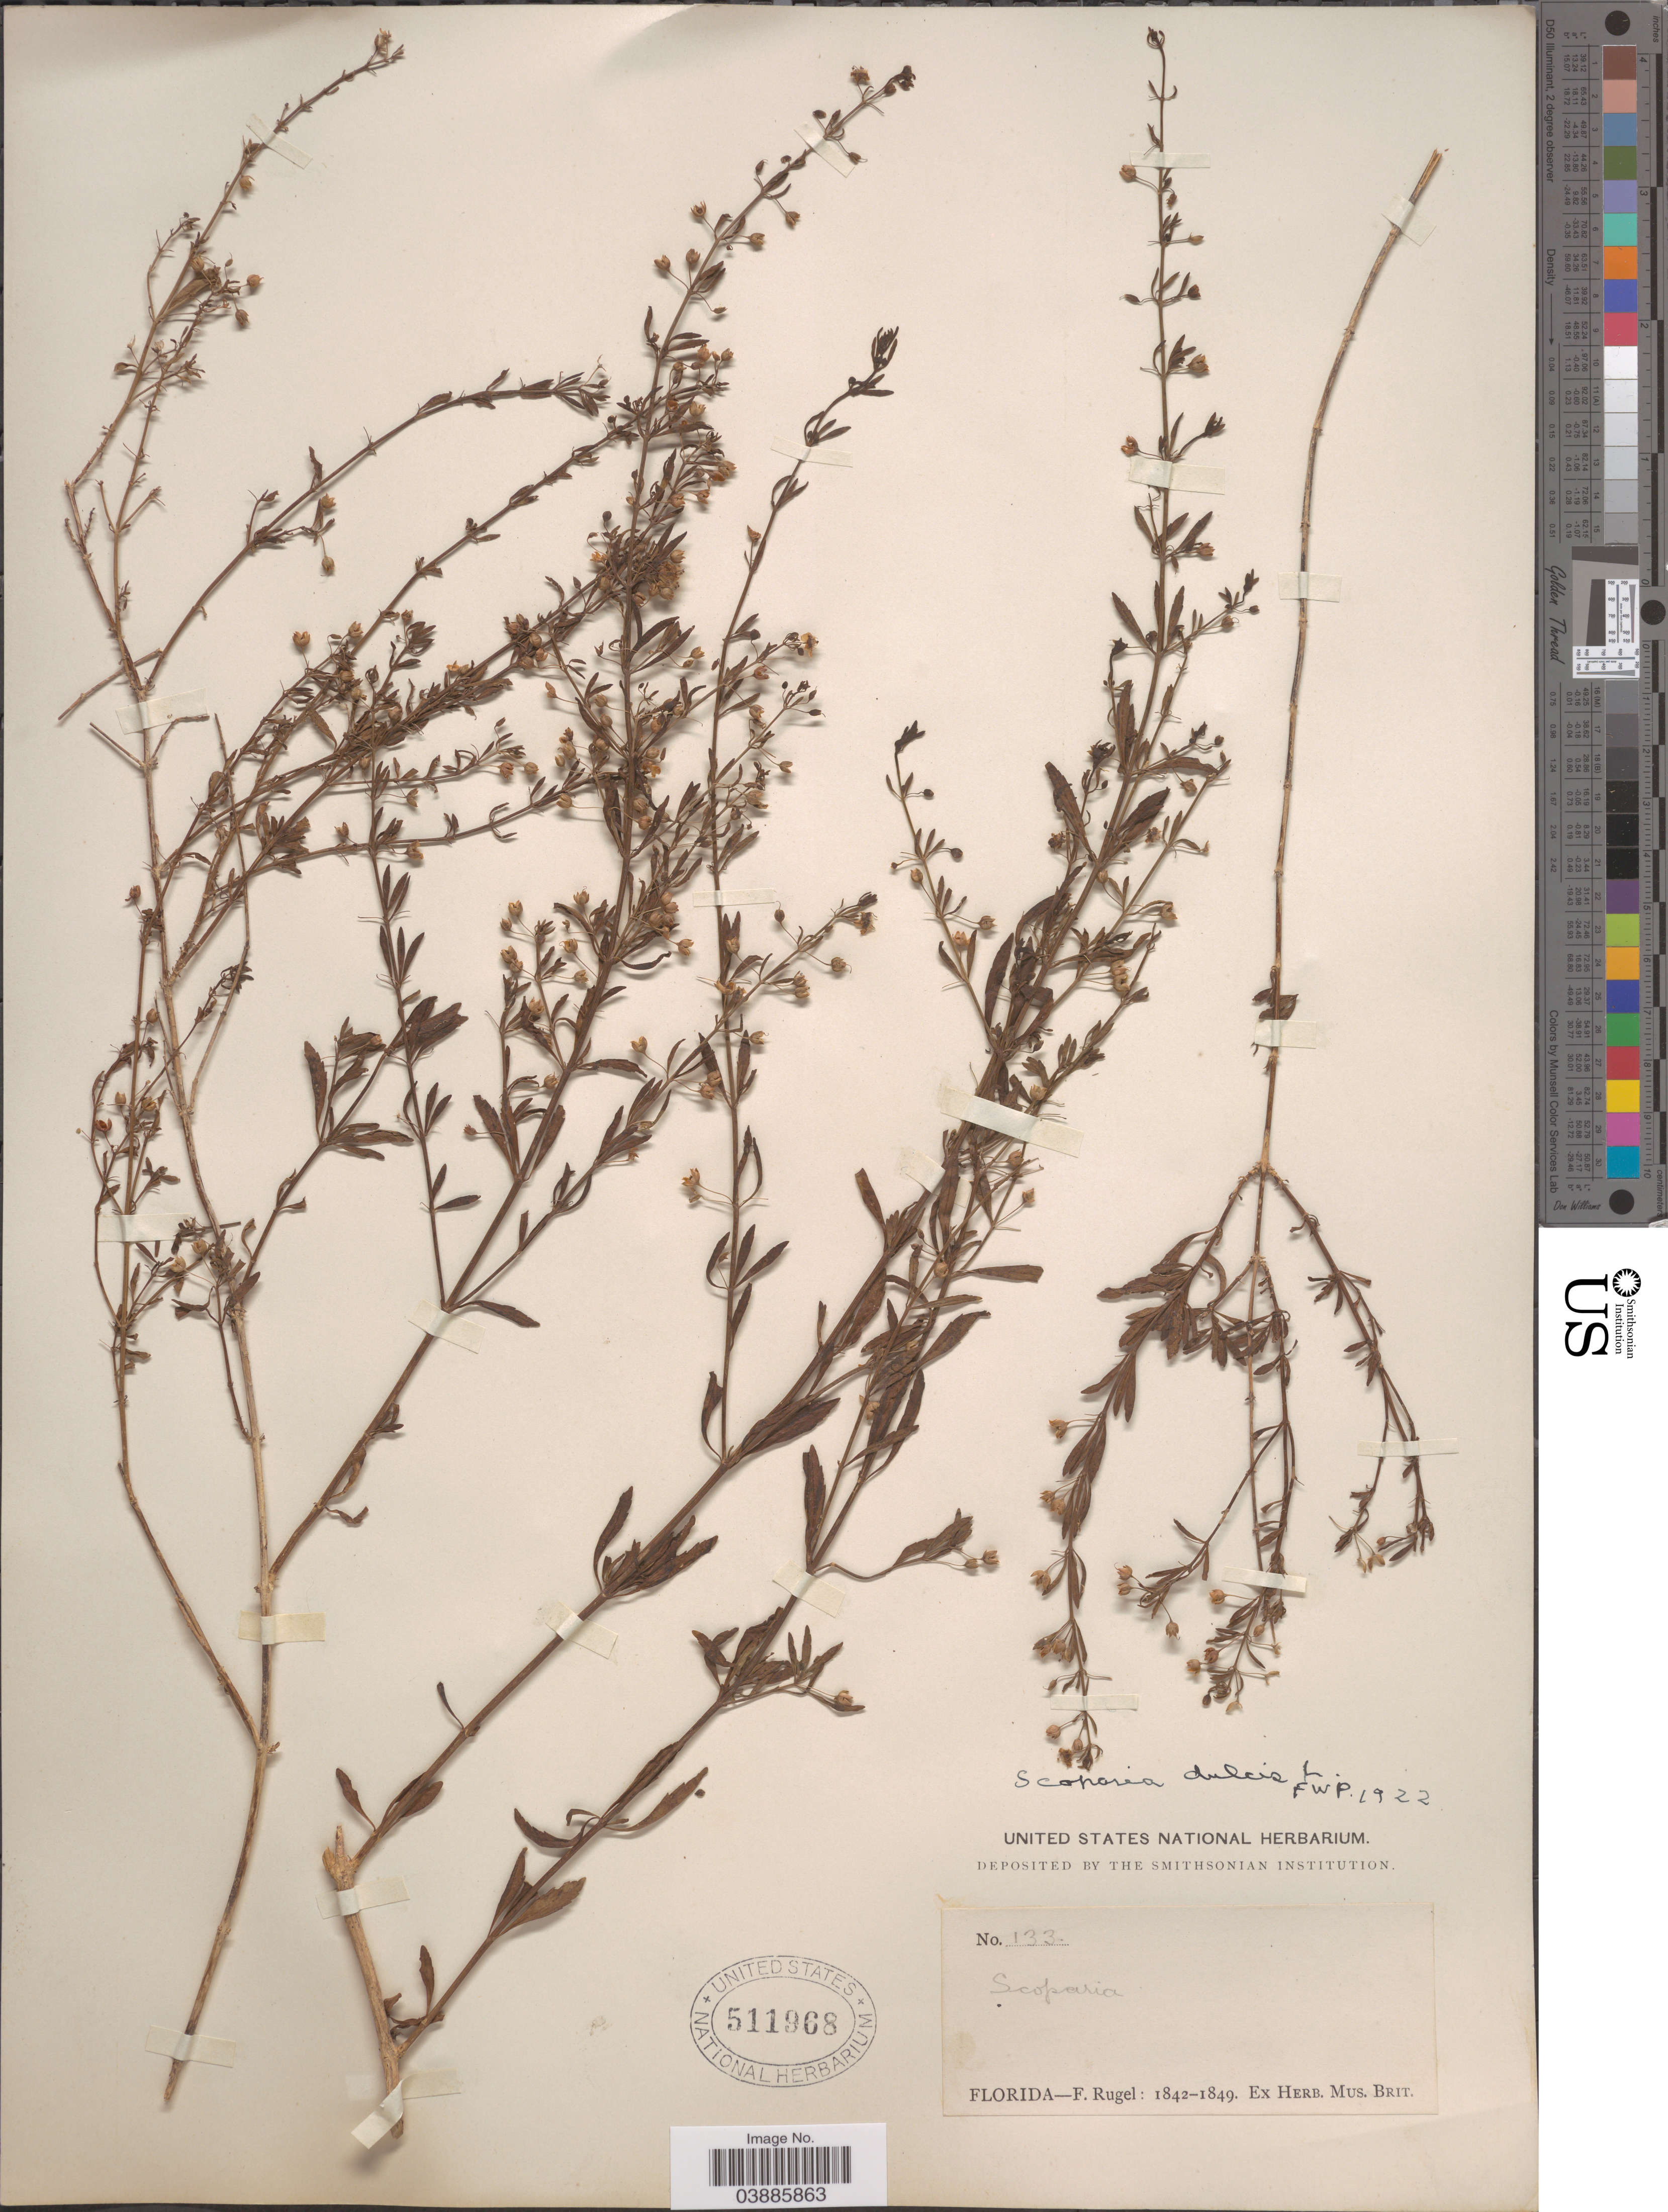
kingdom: Plantae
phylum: Tracheophyta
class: Magnoliopsida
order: Lamiales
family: Plantaginaceae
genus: Scoparia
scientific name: Scoparia dulcis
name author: L.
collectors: F. Rugel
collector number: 133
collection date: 1842/1849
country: United States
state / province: Florida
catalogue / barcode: US 511968